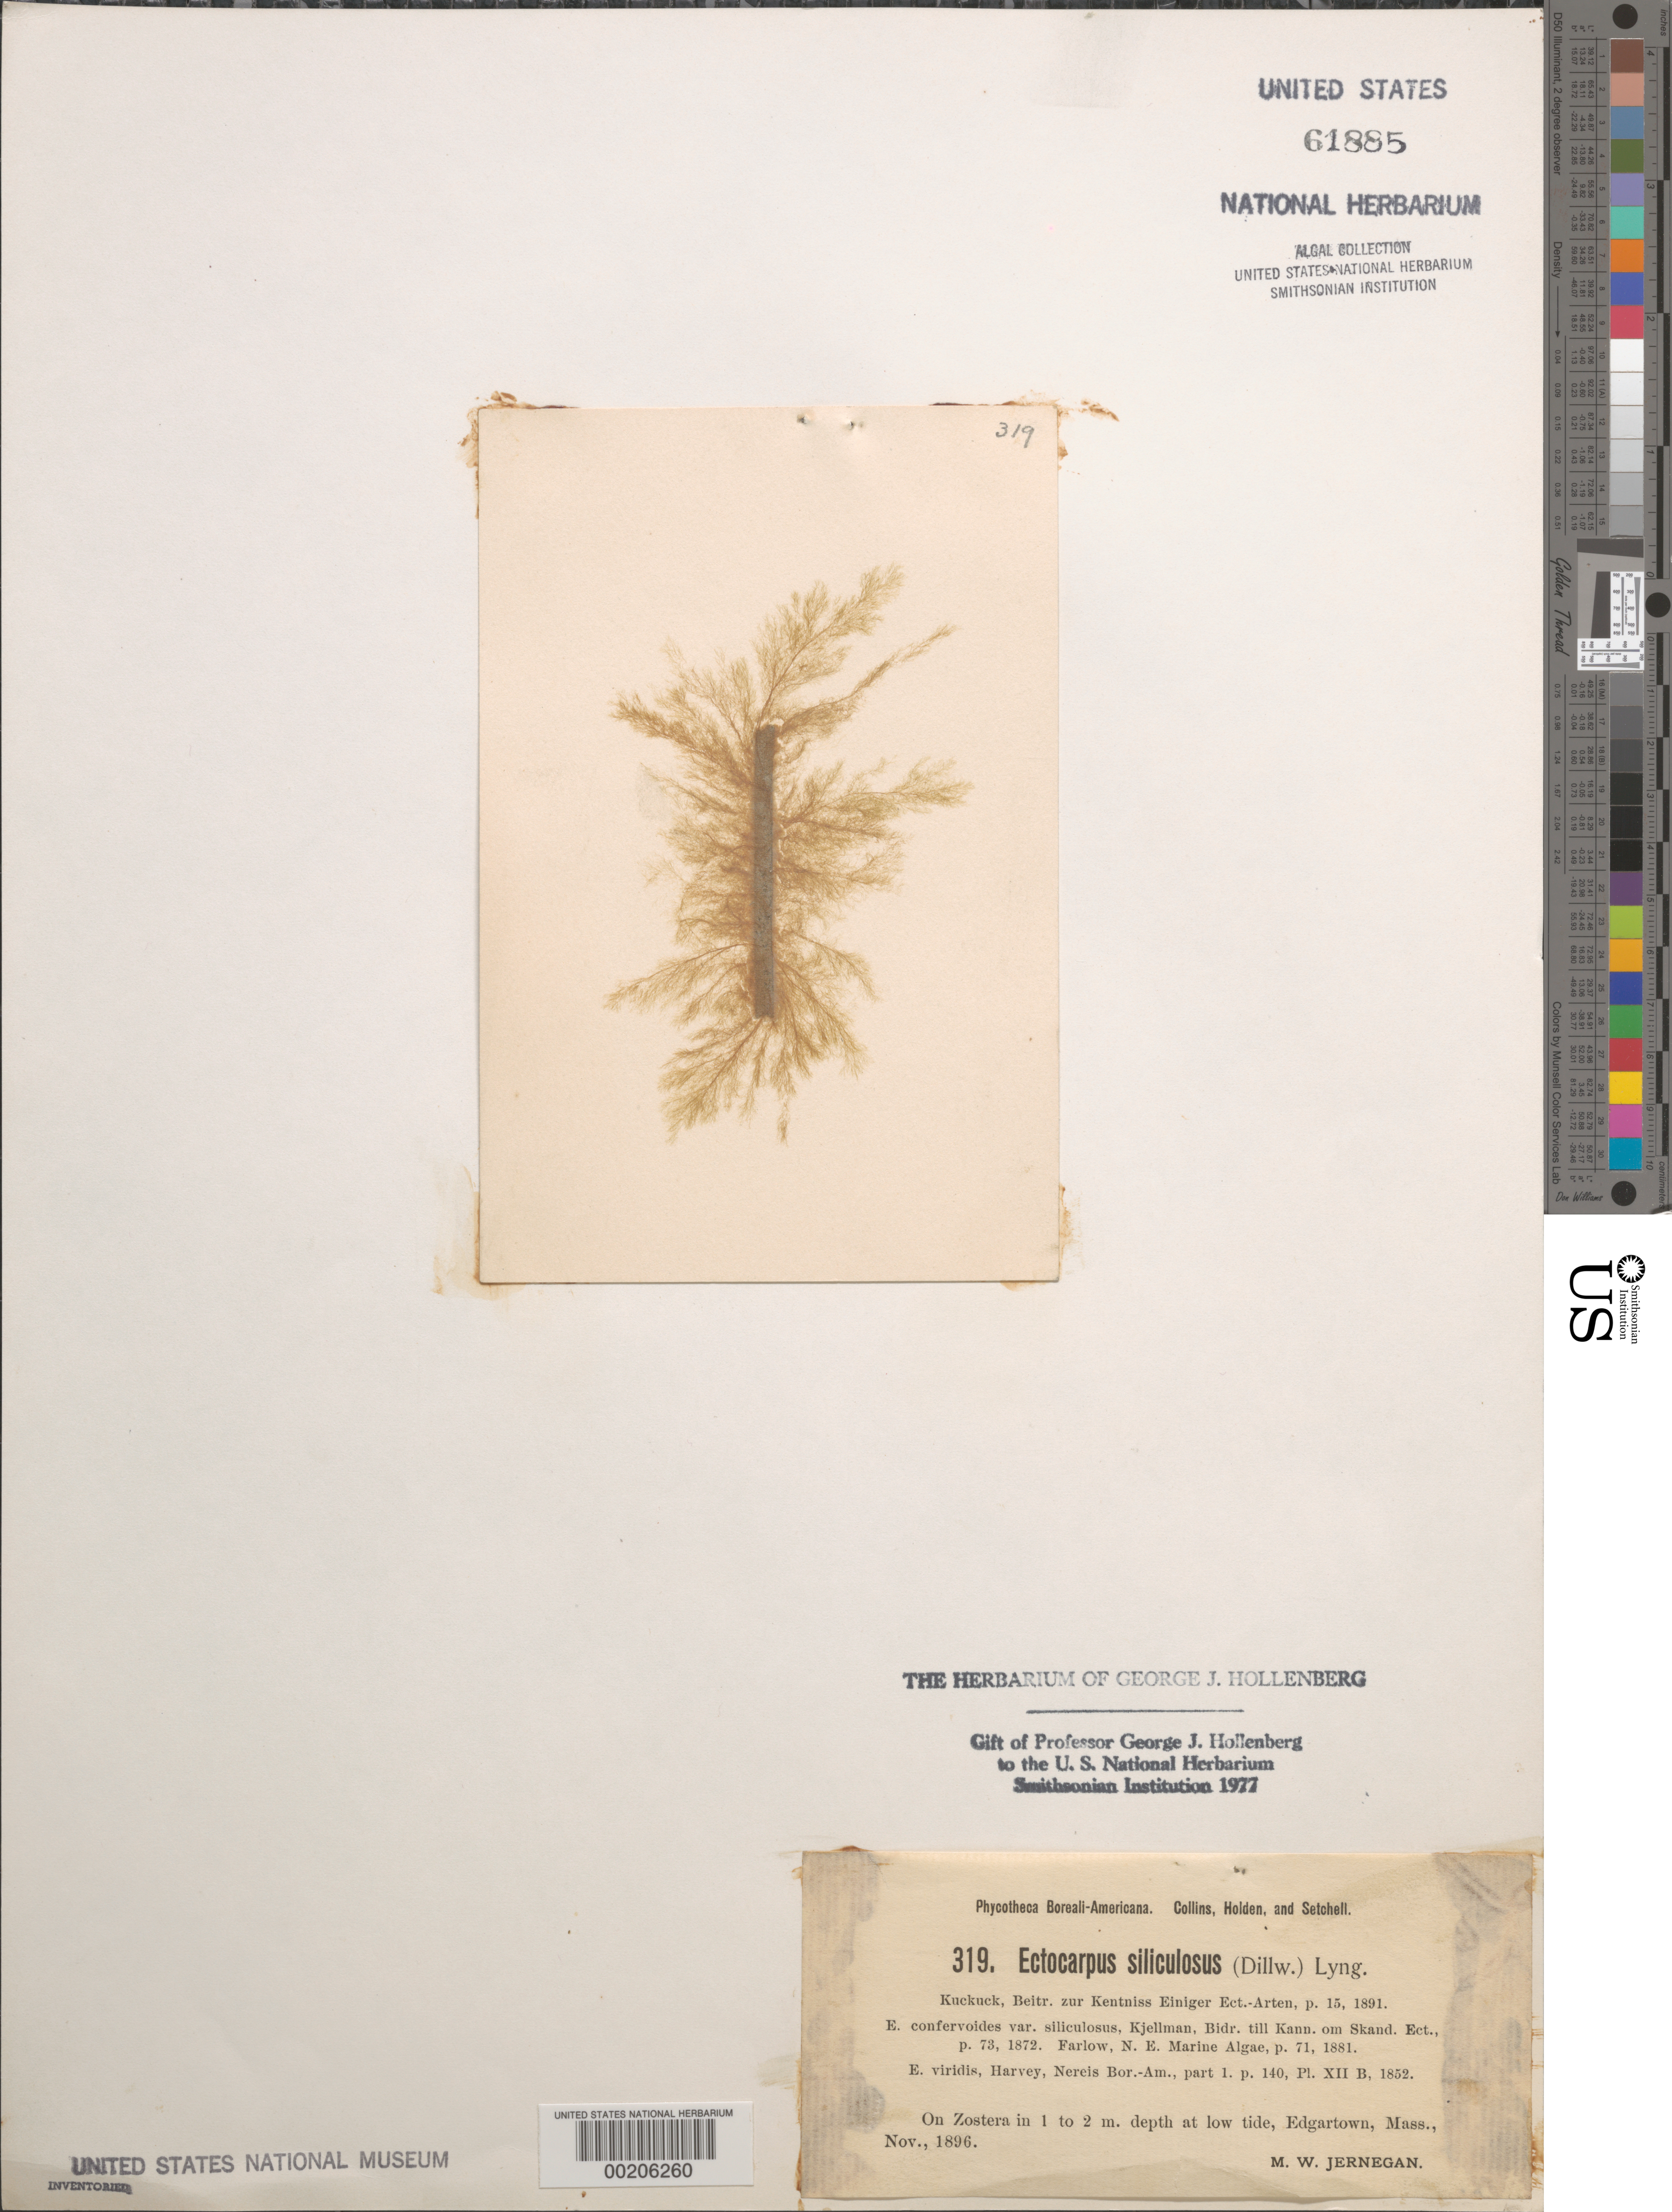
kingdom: Chromista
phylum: Ochrophyta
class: Phaeophyceae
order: Ectocarpales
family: Ectocarpaceae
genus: Ectocarpus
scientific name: Ectocarpus siliculosus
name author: (Dillwyn) Lyngbye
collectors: M. Jernegan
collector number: PB-A 319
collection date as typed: Nov 1896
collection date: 1896-11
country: United States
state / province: Massachusetts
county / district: Dukes County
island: Martha's Vineyard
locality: Edgartown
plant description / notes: Collins, Holden & Setchell, Phycotheca Boreali-Americana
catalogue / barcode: US 61885